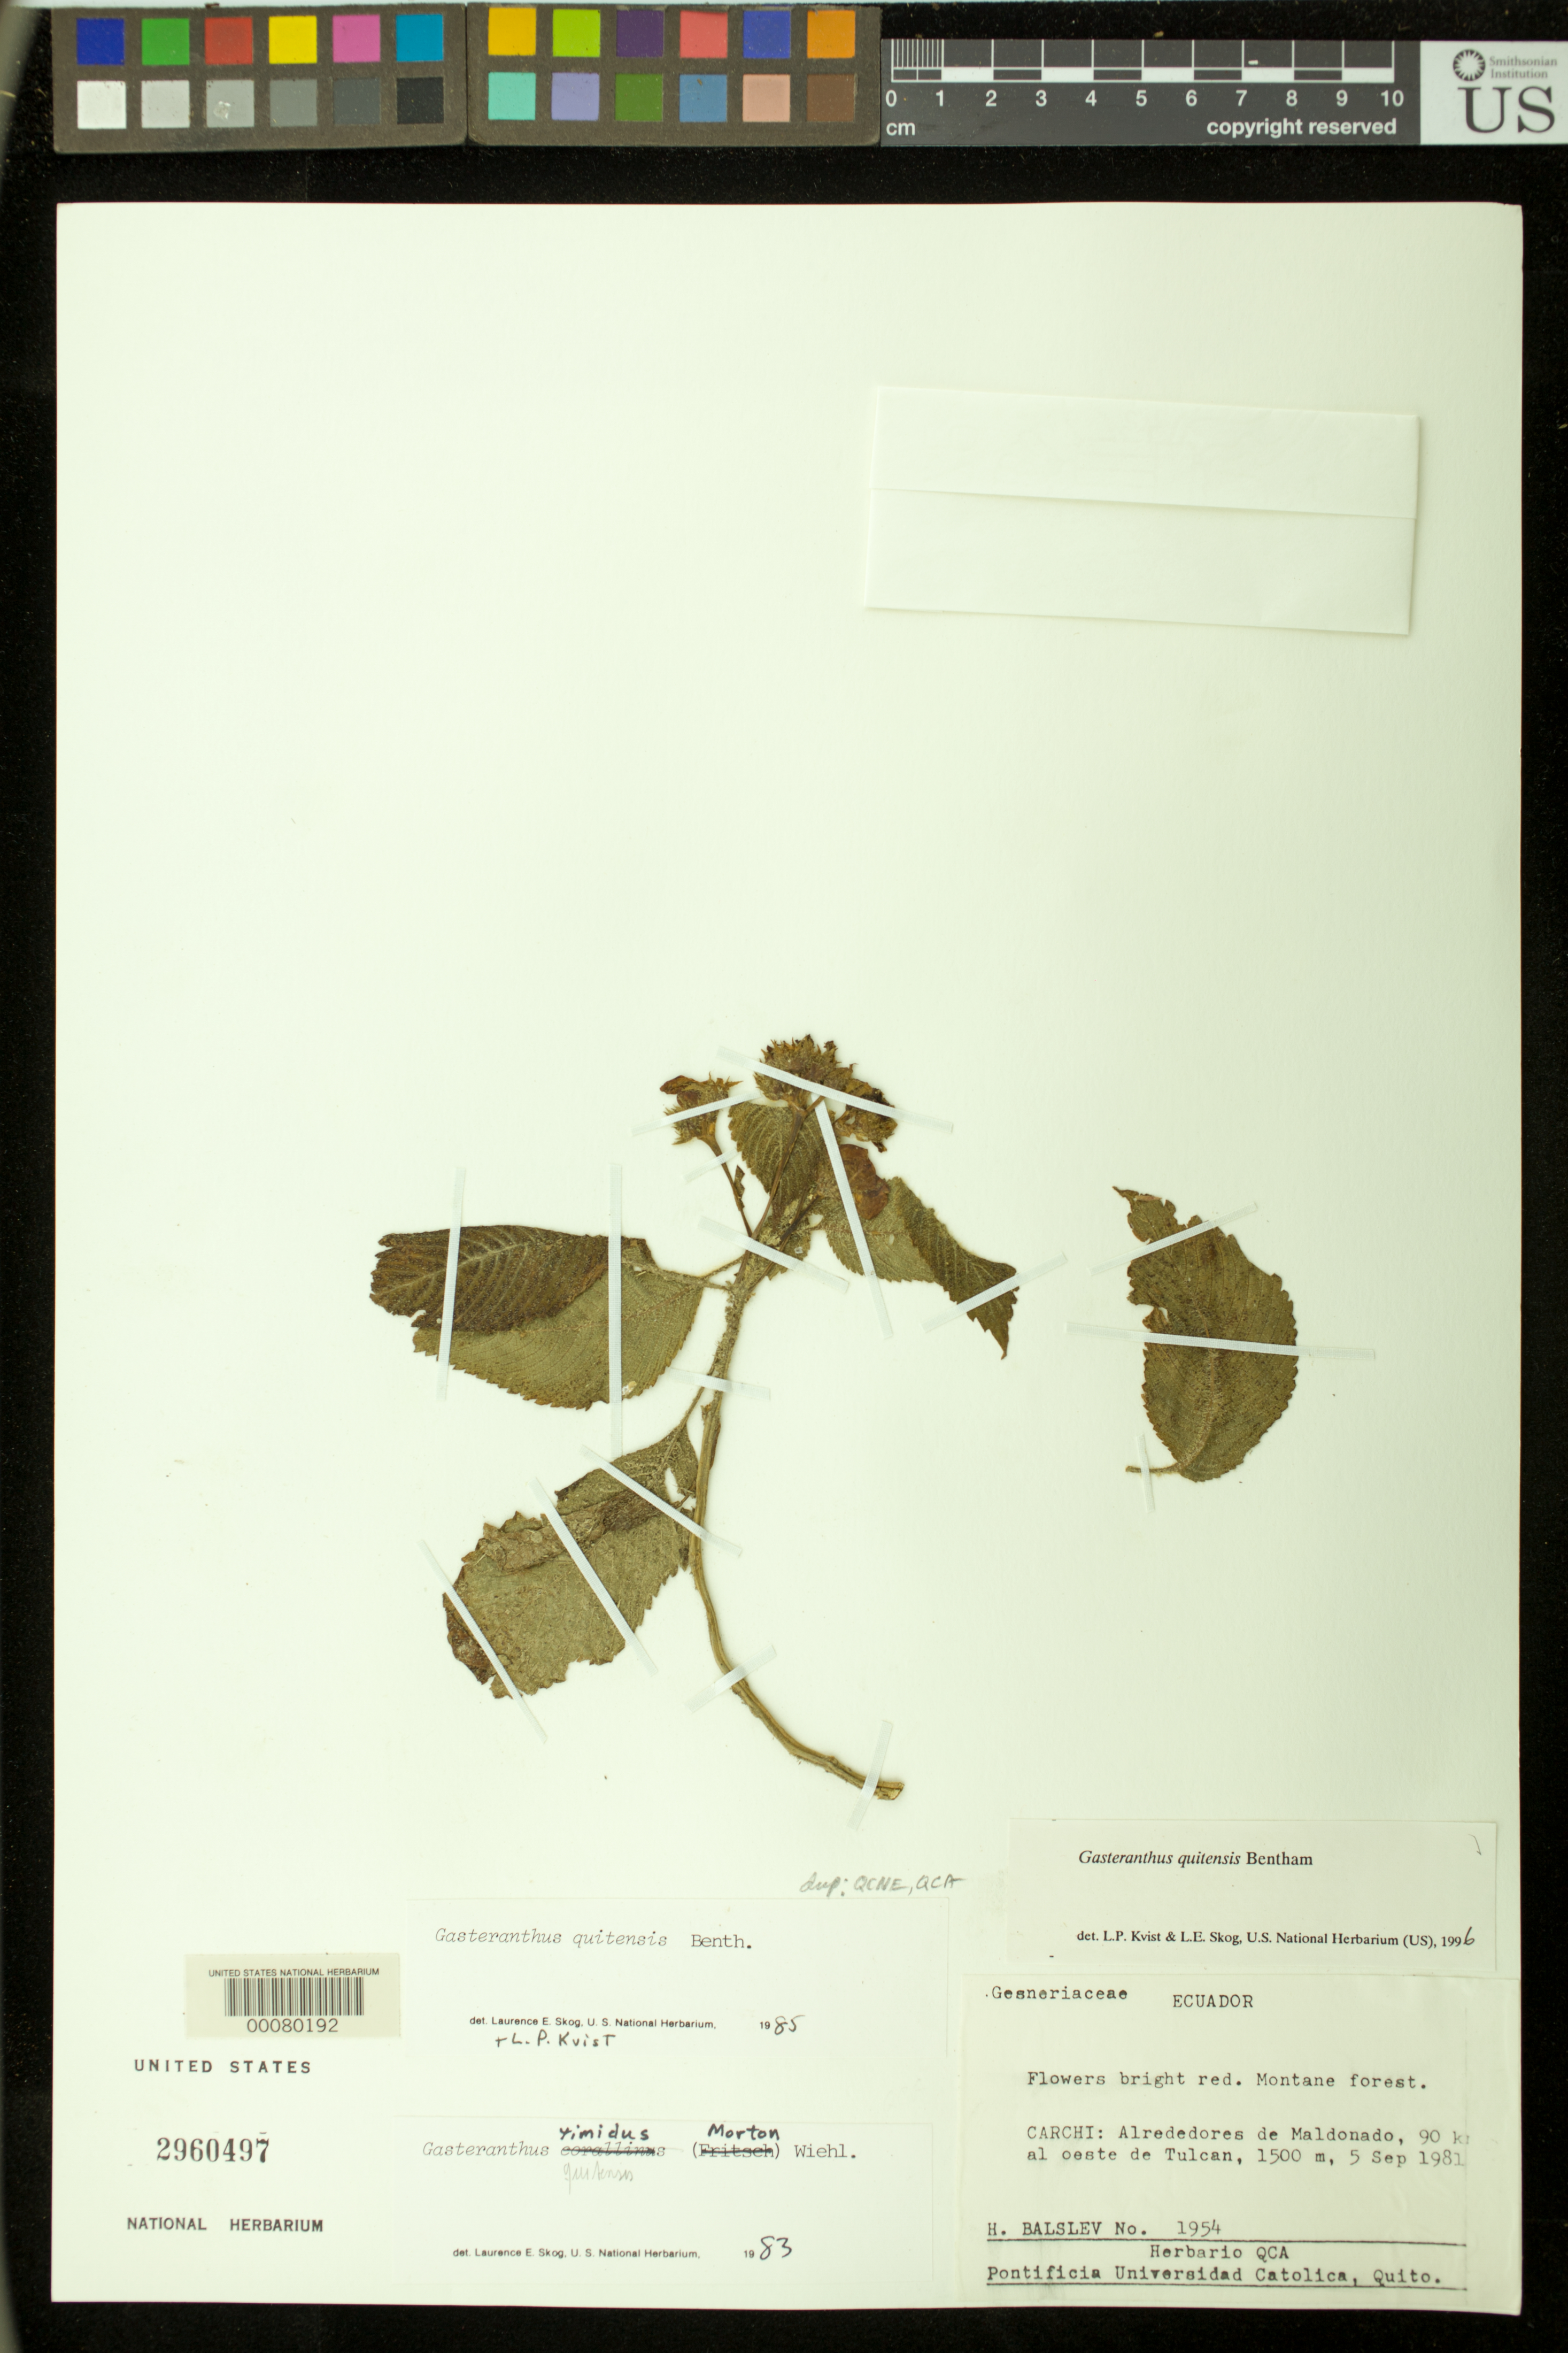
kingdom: Plantae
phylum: Tracheophyta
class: Magnoliopsida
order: Lamiales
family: Gesneriaceae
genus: Gasteranthus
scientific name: Gasteranthus quitensis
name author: Benth.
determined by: Skog, Laurence E.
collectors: H. Balslev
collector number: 1954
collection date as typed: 05 Sep 1981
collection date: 1981-09-05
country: Ecuador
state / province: Carchi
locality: Alrededores de Maldonado, 90 km al Oueste de Tulcan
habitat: Montane forest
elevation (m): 1500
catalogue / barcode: US 2960497